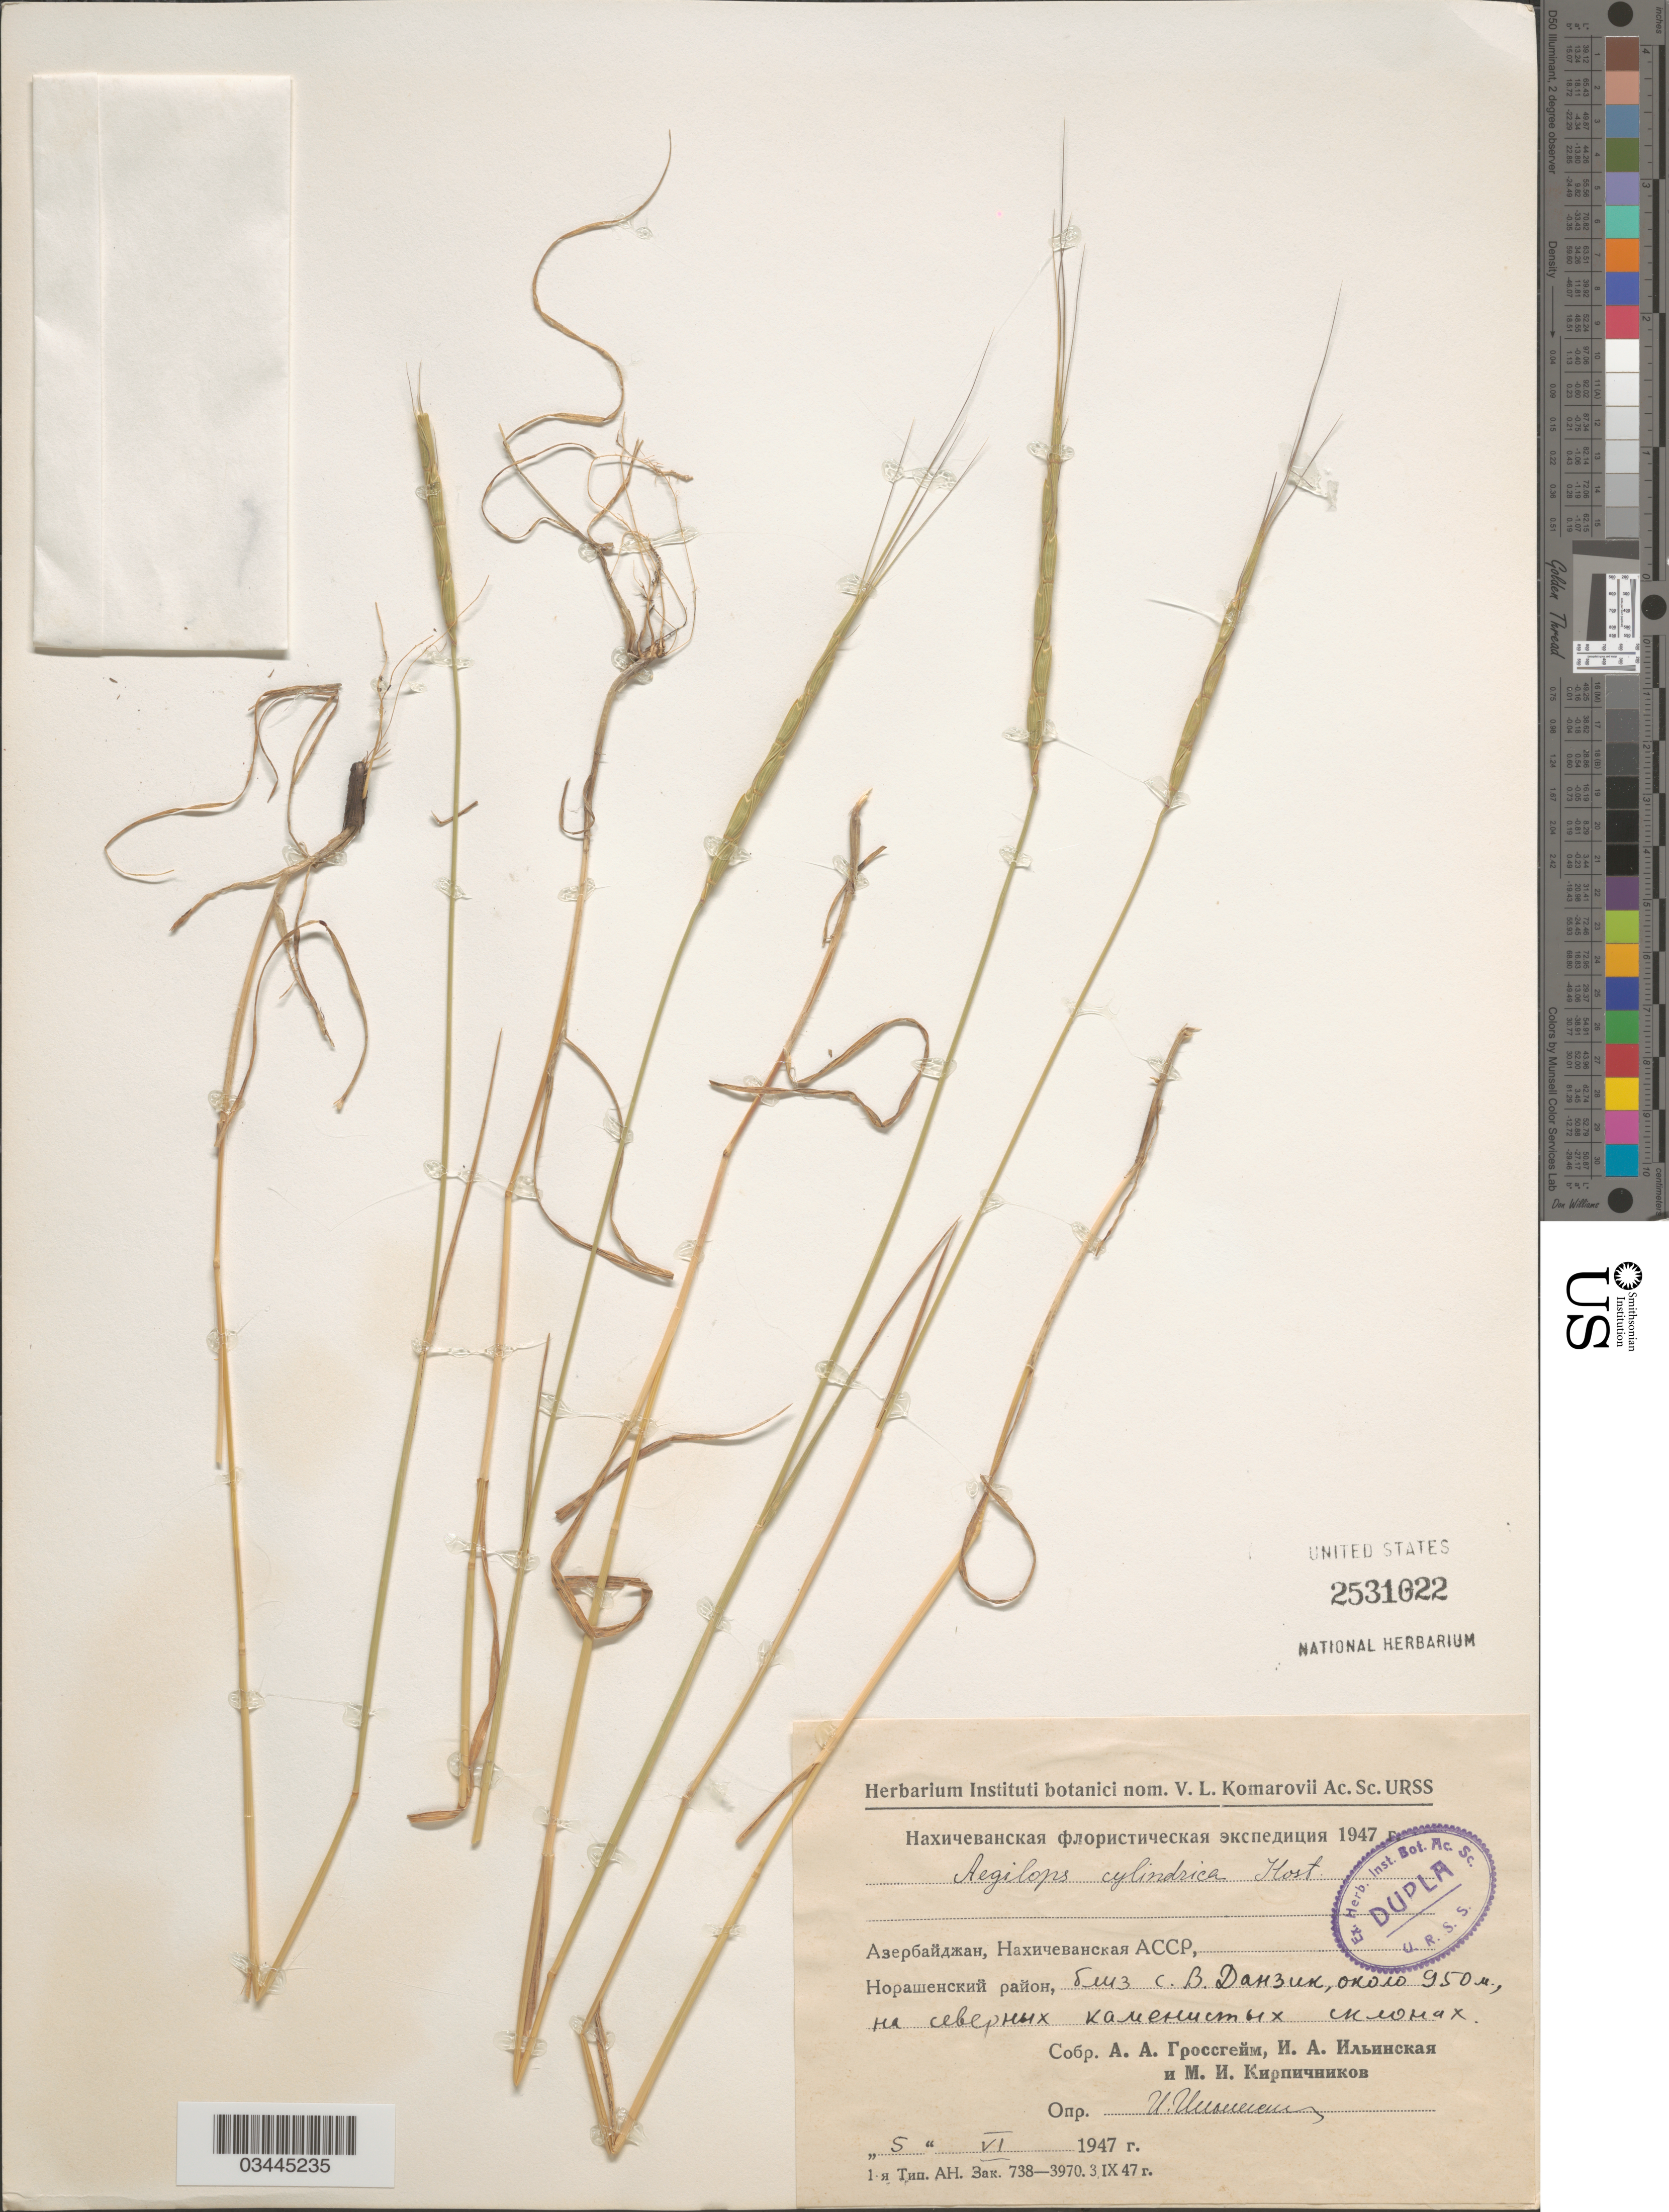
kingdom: Plantae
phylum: Tracheophyta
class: Liliopsida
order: Poales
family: Poaceae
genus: Aegilops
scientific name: Aegilops cylindrica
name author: Host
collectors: A. Grossgeim, I. Ilinskaya & M. Kirpichnikov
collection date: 1947-06-05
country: Azerbaijan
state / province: Nakhchivan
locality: District Sharur, near Danzik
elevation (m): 950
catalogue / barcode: US 2531022